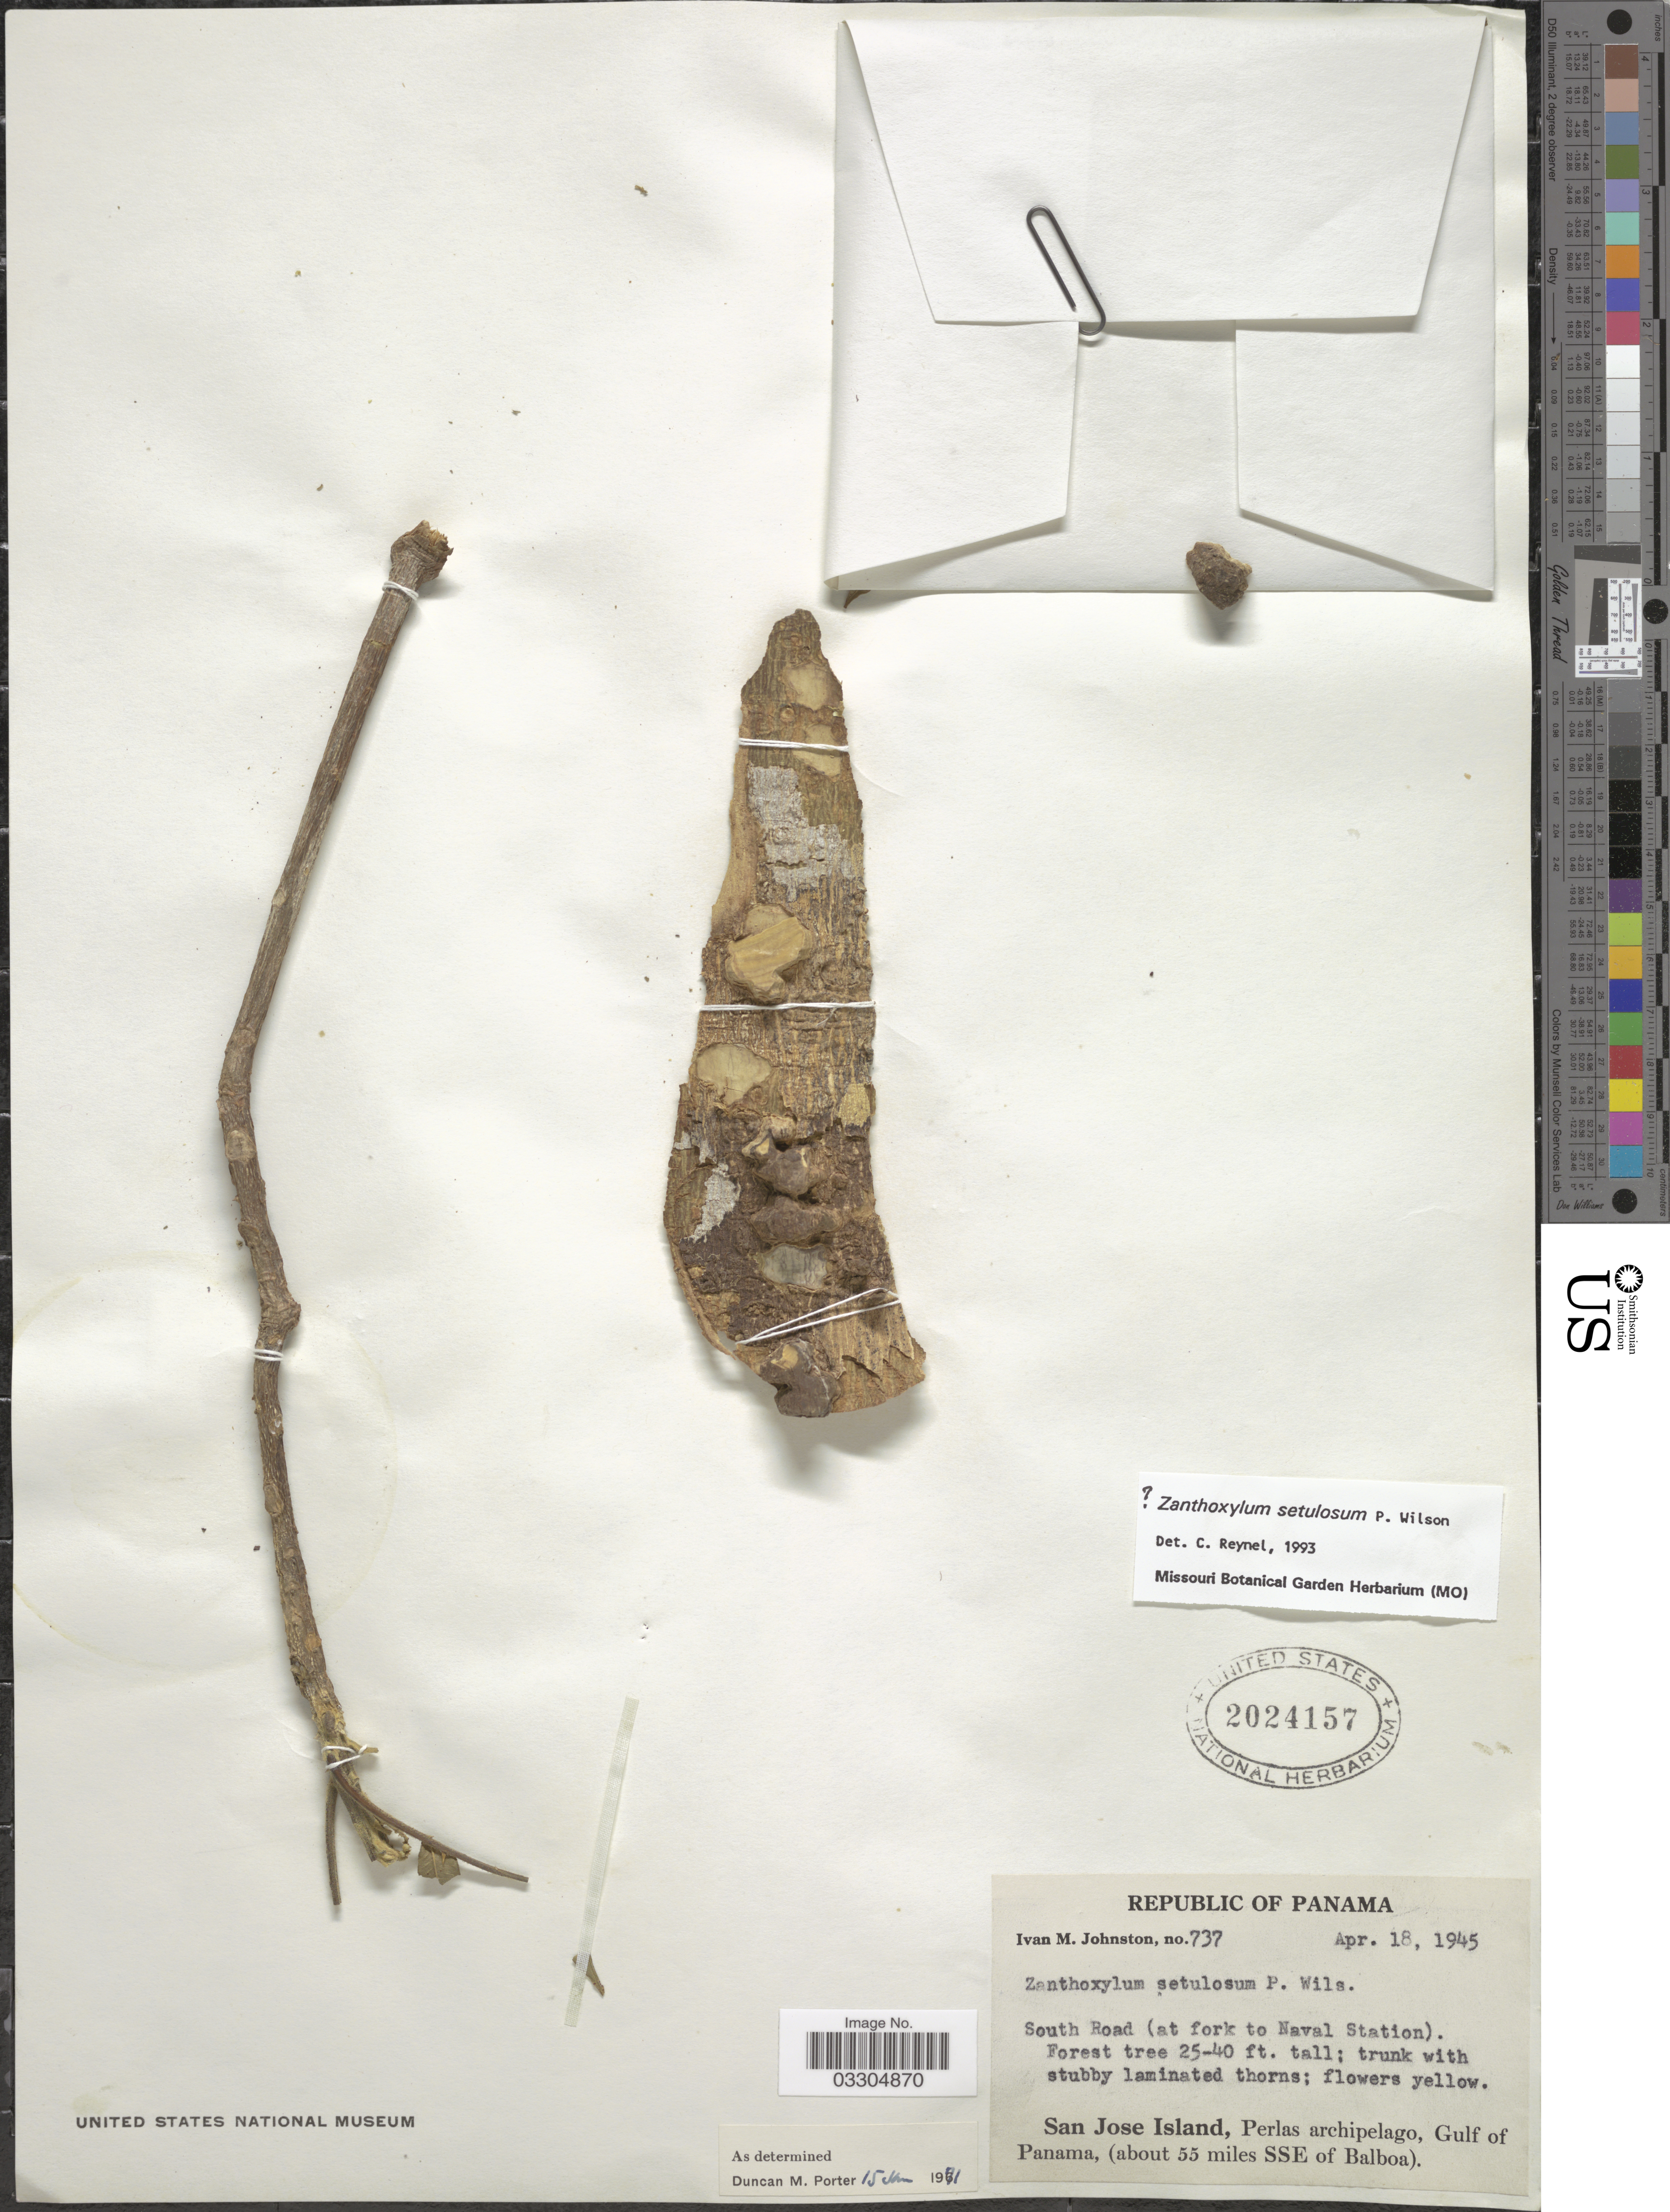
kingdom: Plantae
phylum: Tracheophyta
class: Magnoliopsida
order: Sapindales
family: Rutaceae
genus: Zanthoxylum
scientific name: Zanthoxylum setulosum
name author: P. Wilson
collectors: I.M. Johnston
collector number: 737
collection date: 1945-04-18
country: Panama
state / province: Panamá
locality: San Jose Island, Perlas archipelago, Gulf of Panama, (about 55 miles SSE of Balboa).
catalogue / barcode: US 2024157